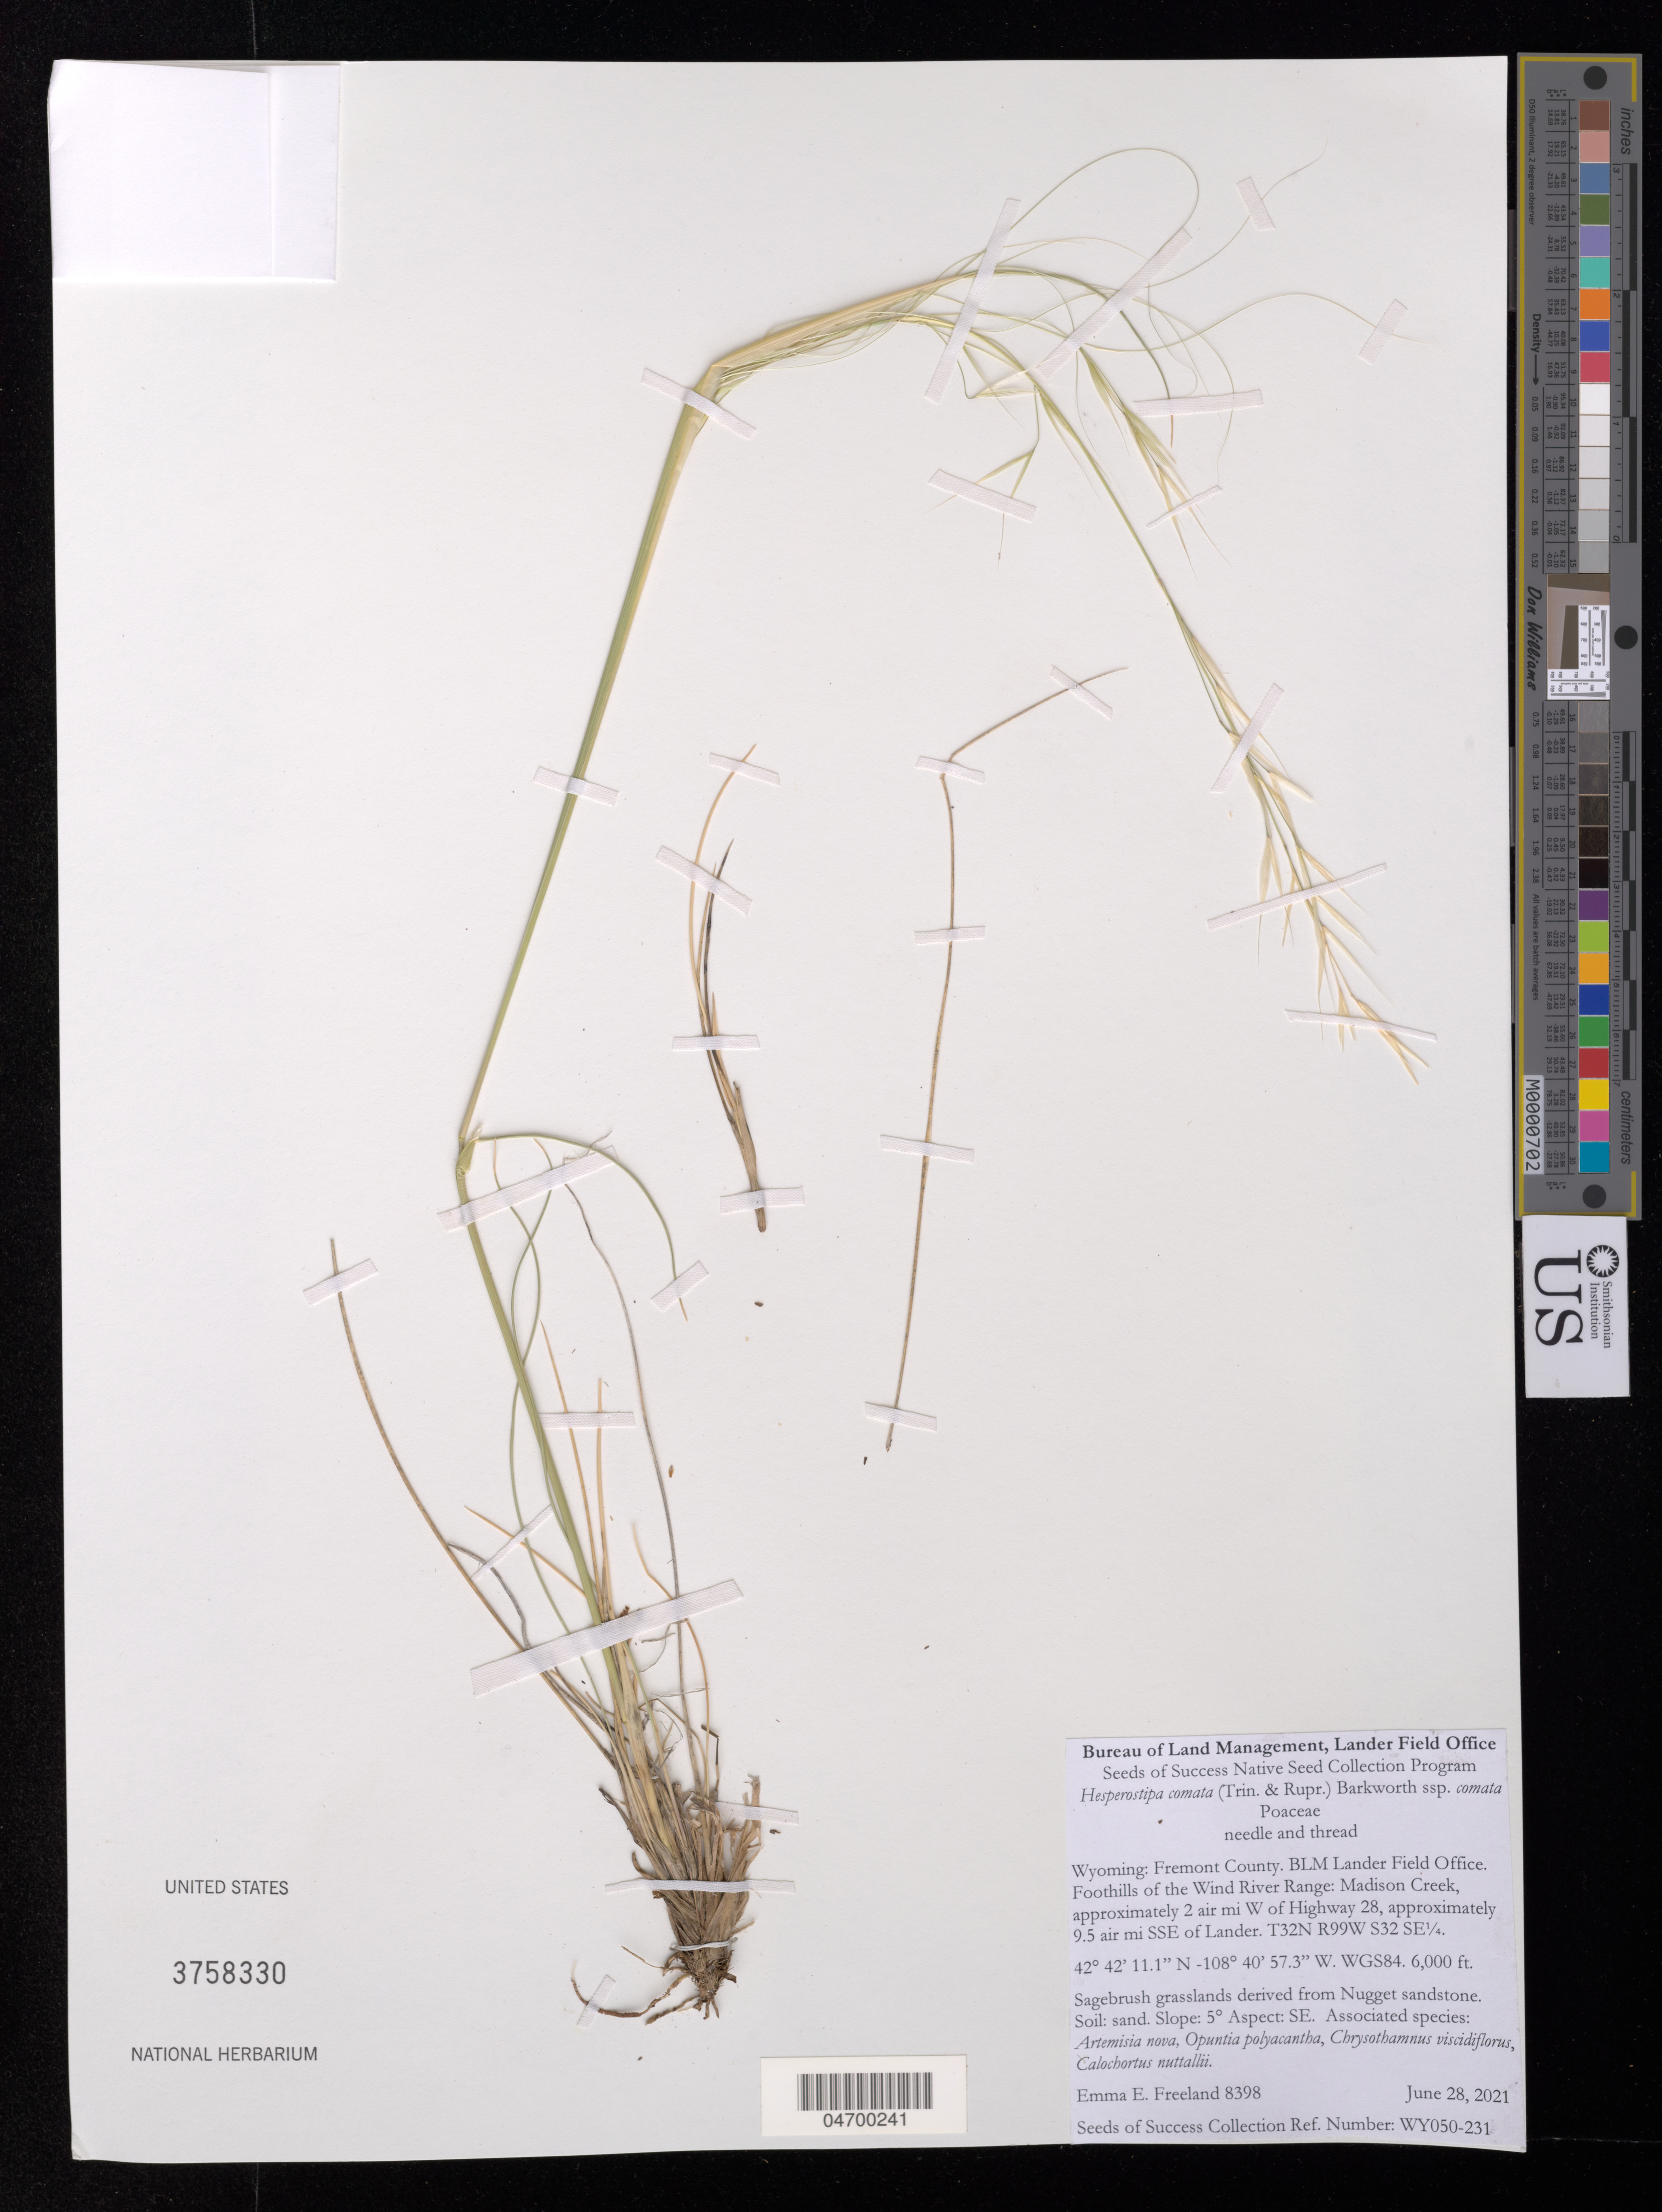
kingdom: Plantae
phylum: Tracheophyta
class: Liliopsida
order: Poales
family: Poaceae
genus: Hesperostipa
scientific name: Hesperostipa comata var. comata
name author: (Trin. & Rupr.) Barkworth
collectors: E. Freeland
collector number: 8398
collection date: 2021-06-28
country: United States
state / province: Wyoming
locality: Fremont County. BLM Lander Field Office. Foothills of the Wind River Range: Madison Creek, approximately 2 air mi W of Highway 28, approximately 9.5 air mi SSE of Lander. T32N R99W S32 SE¼. WGS84.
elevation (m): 1829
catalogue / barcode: US 3758330